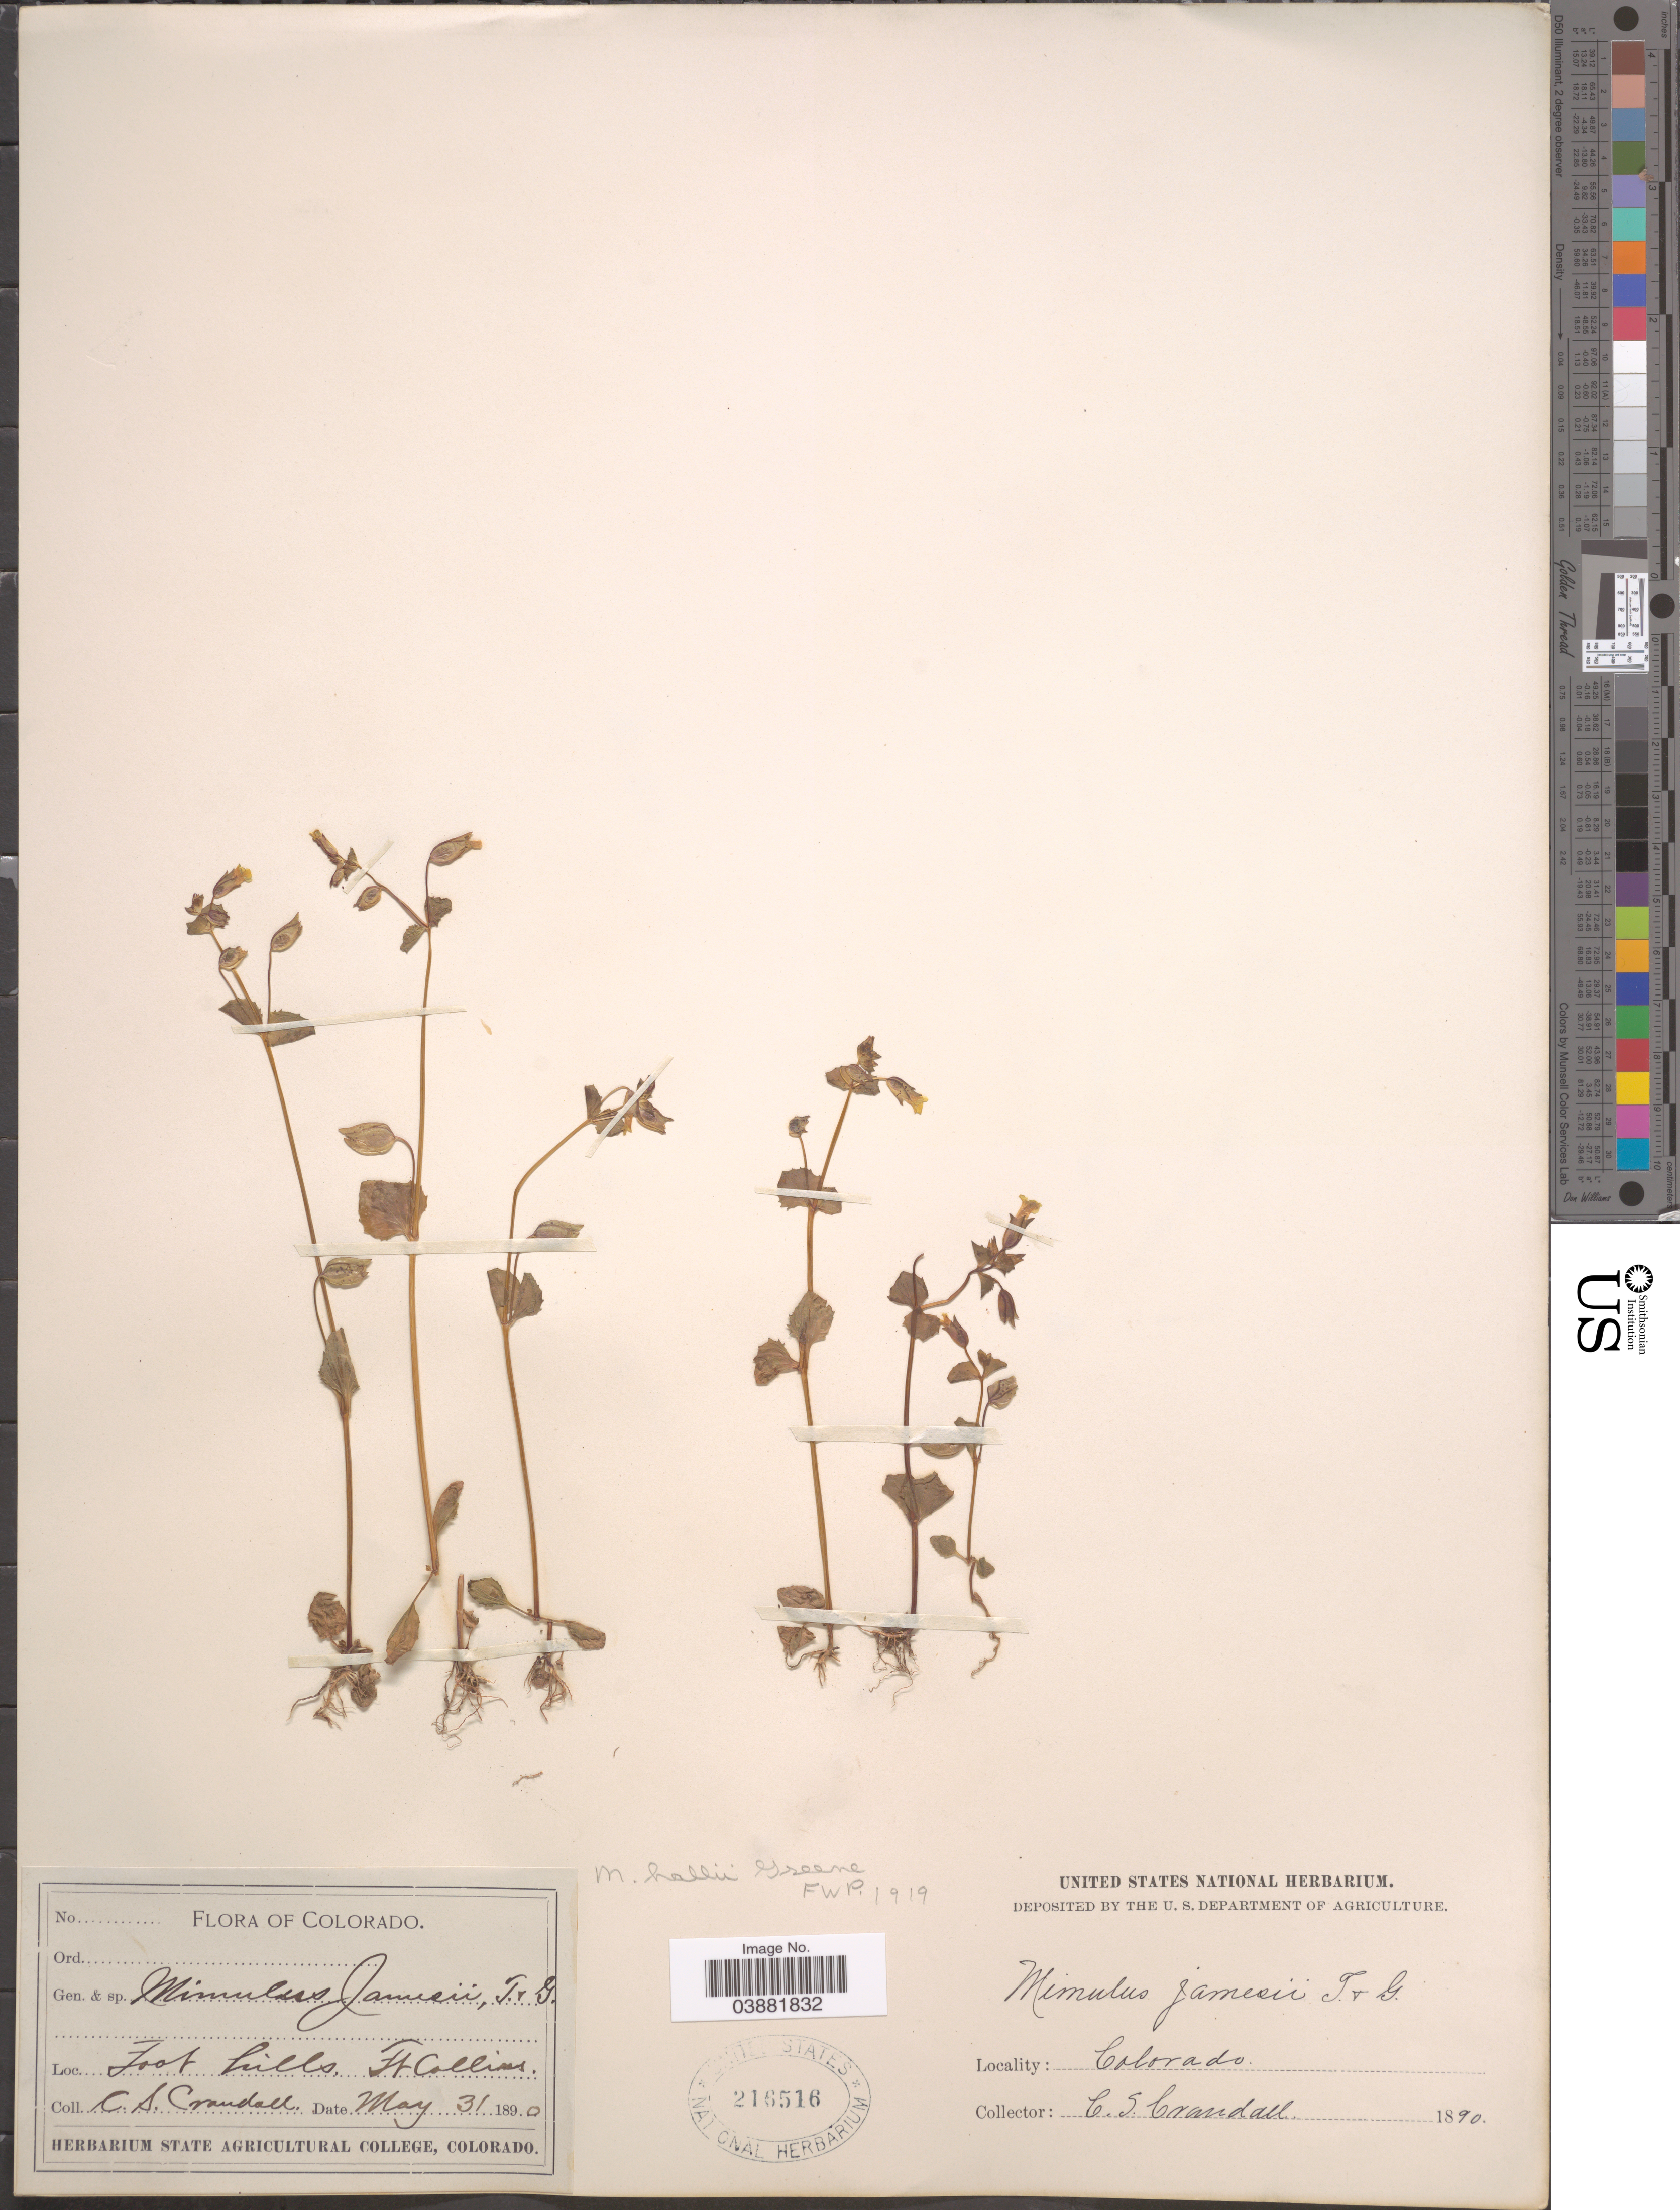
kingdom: Plantae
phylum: Tracheophyta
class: Magnoliopsida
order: Lamiales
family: Phrymaceae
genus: Mimulus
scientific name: Mimulus hallii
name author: Greene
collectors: C. Crandall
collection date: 1890-05-31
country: United States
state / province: Colorado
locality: Foot hills Ft Collins.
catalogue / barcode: US 216516